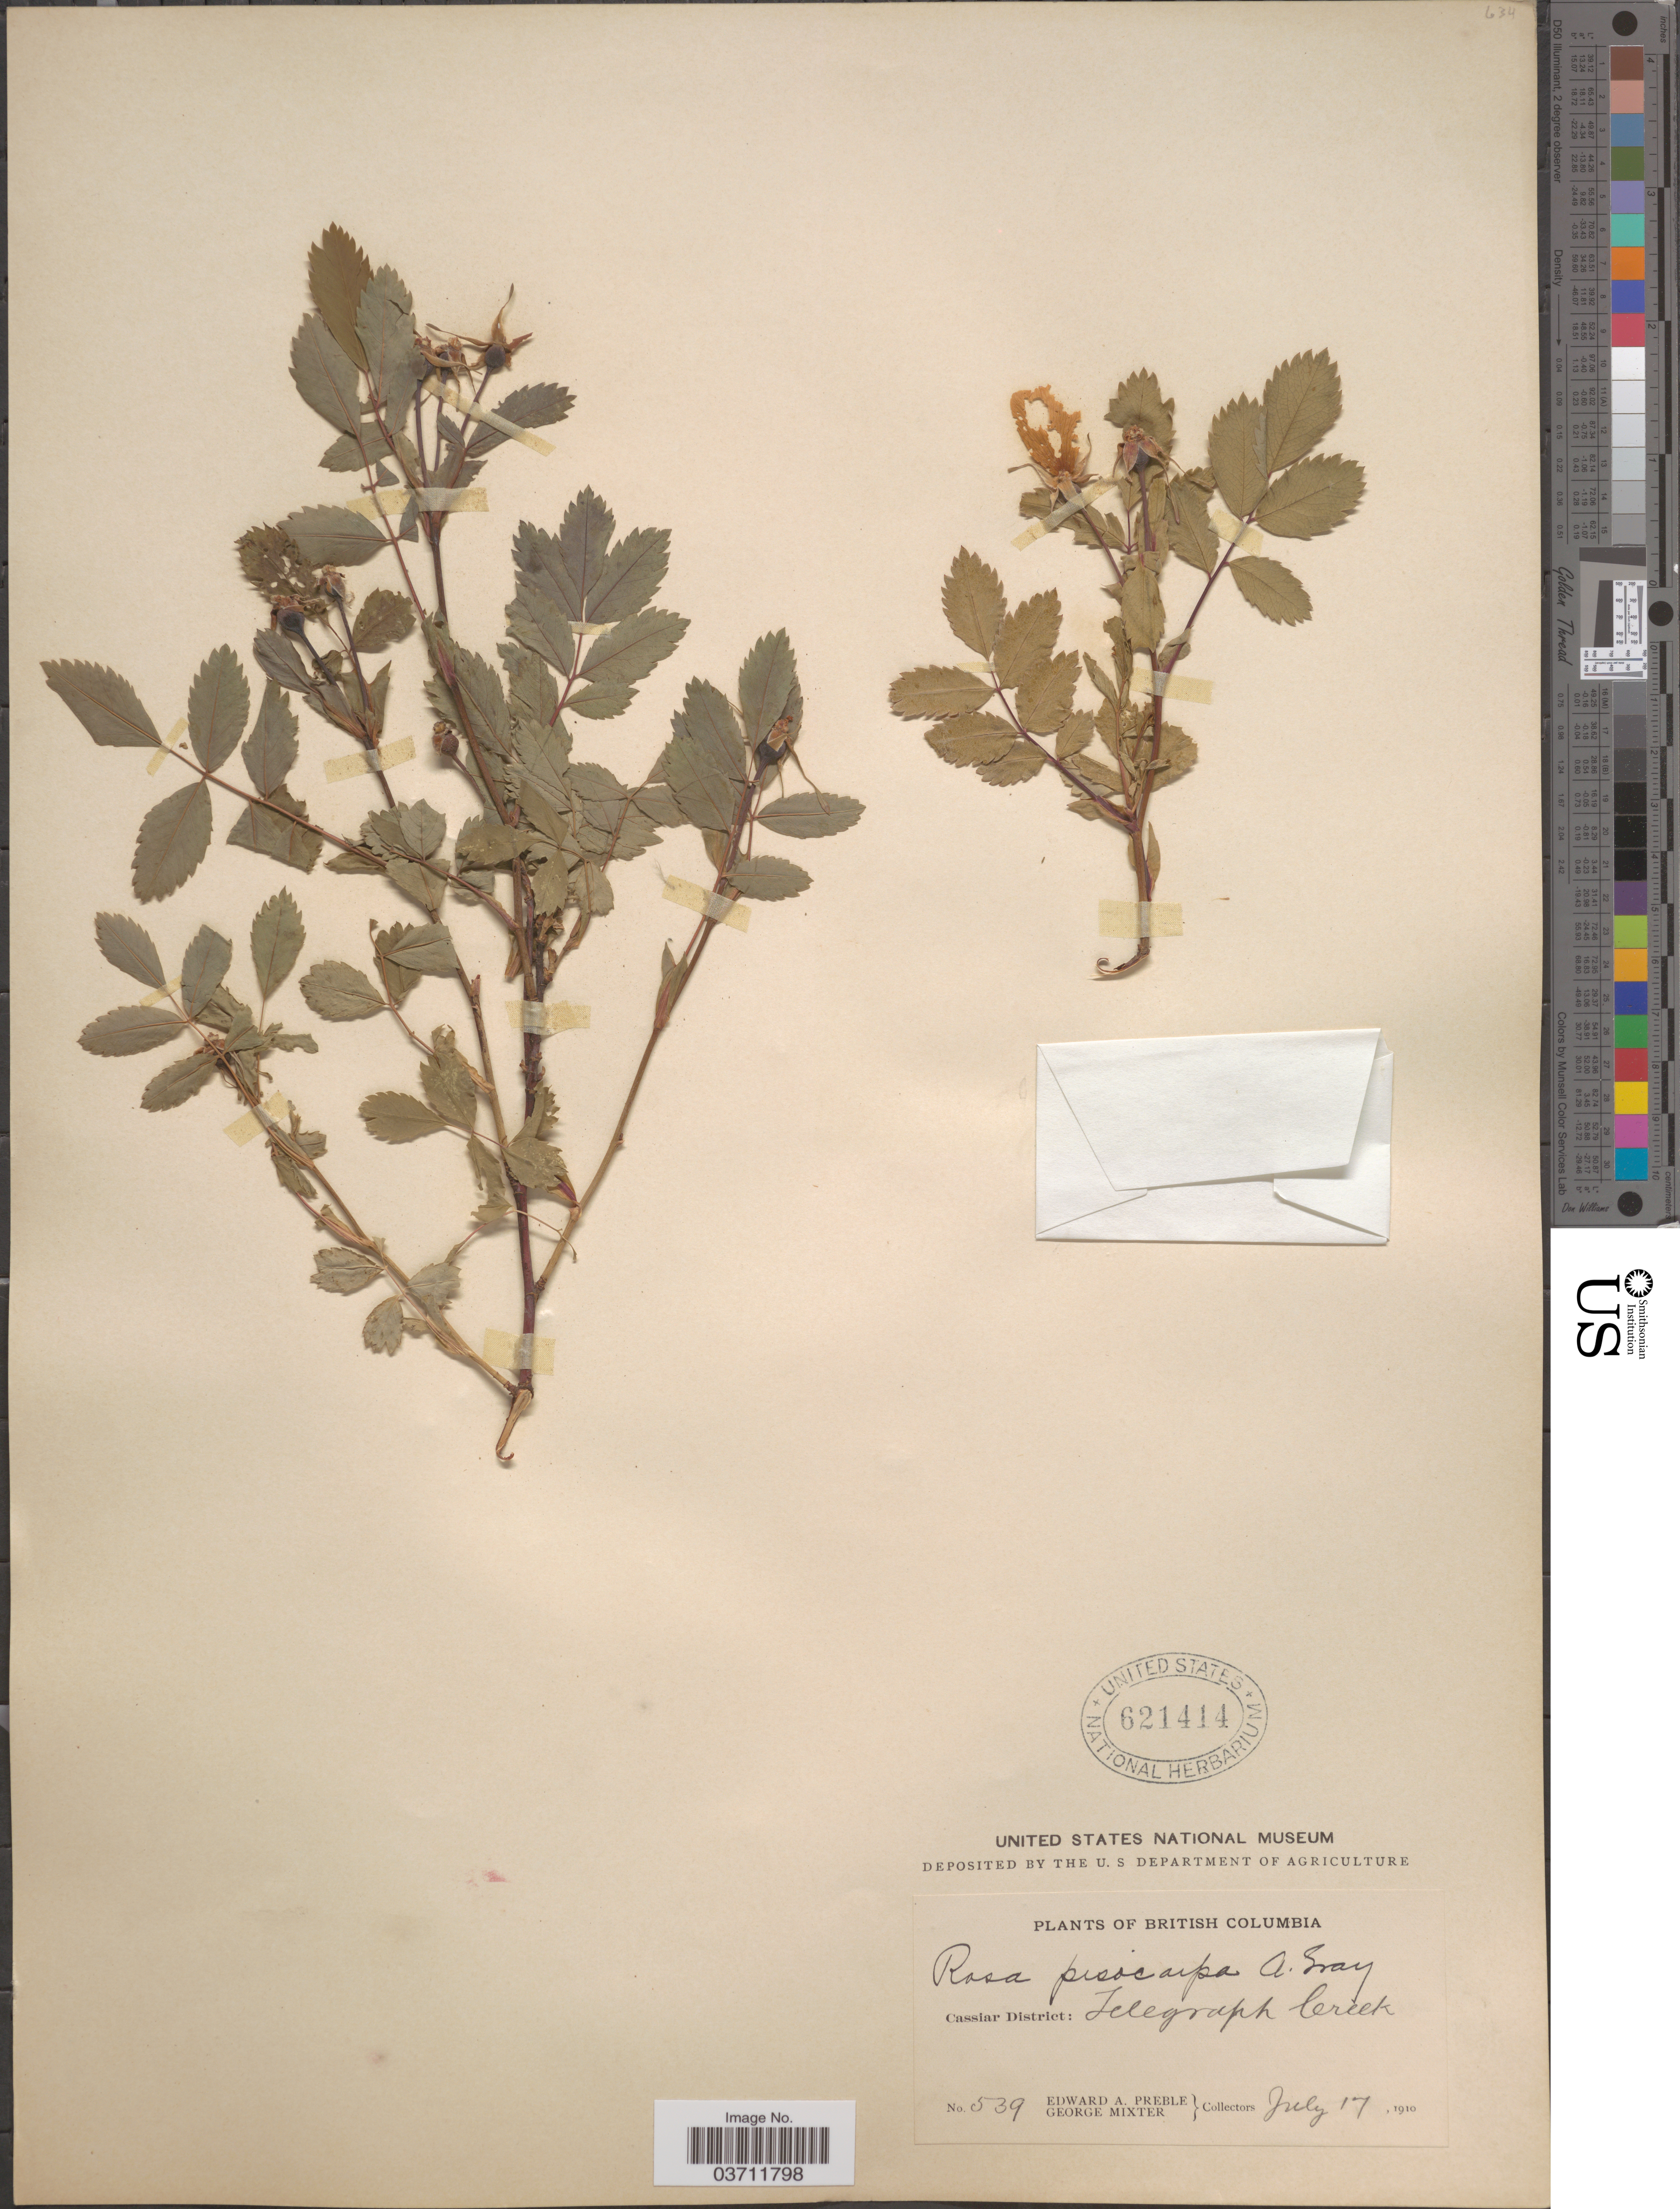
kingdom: Plantae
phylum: Tracheophyta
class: Magnoliopsida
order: Rosales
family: Rosaceae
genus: Rosa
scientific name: Rosa pisocarpa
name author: A. Gray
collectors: E. Preble & G. Mixter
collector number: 539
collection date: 1910-07-17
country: Canada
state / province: British Columbia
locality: Cassiar District: Telegraph Creek.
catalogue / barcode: US 621414